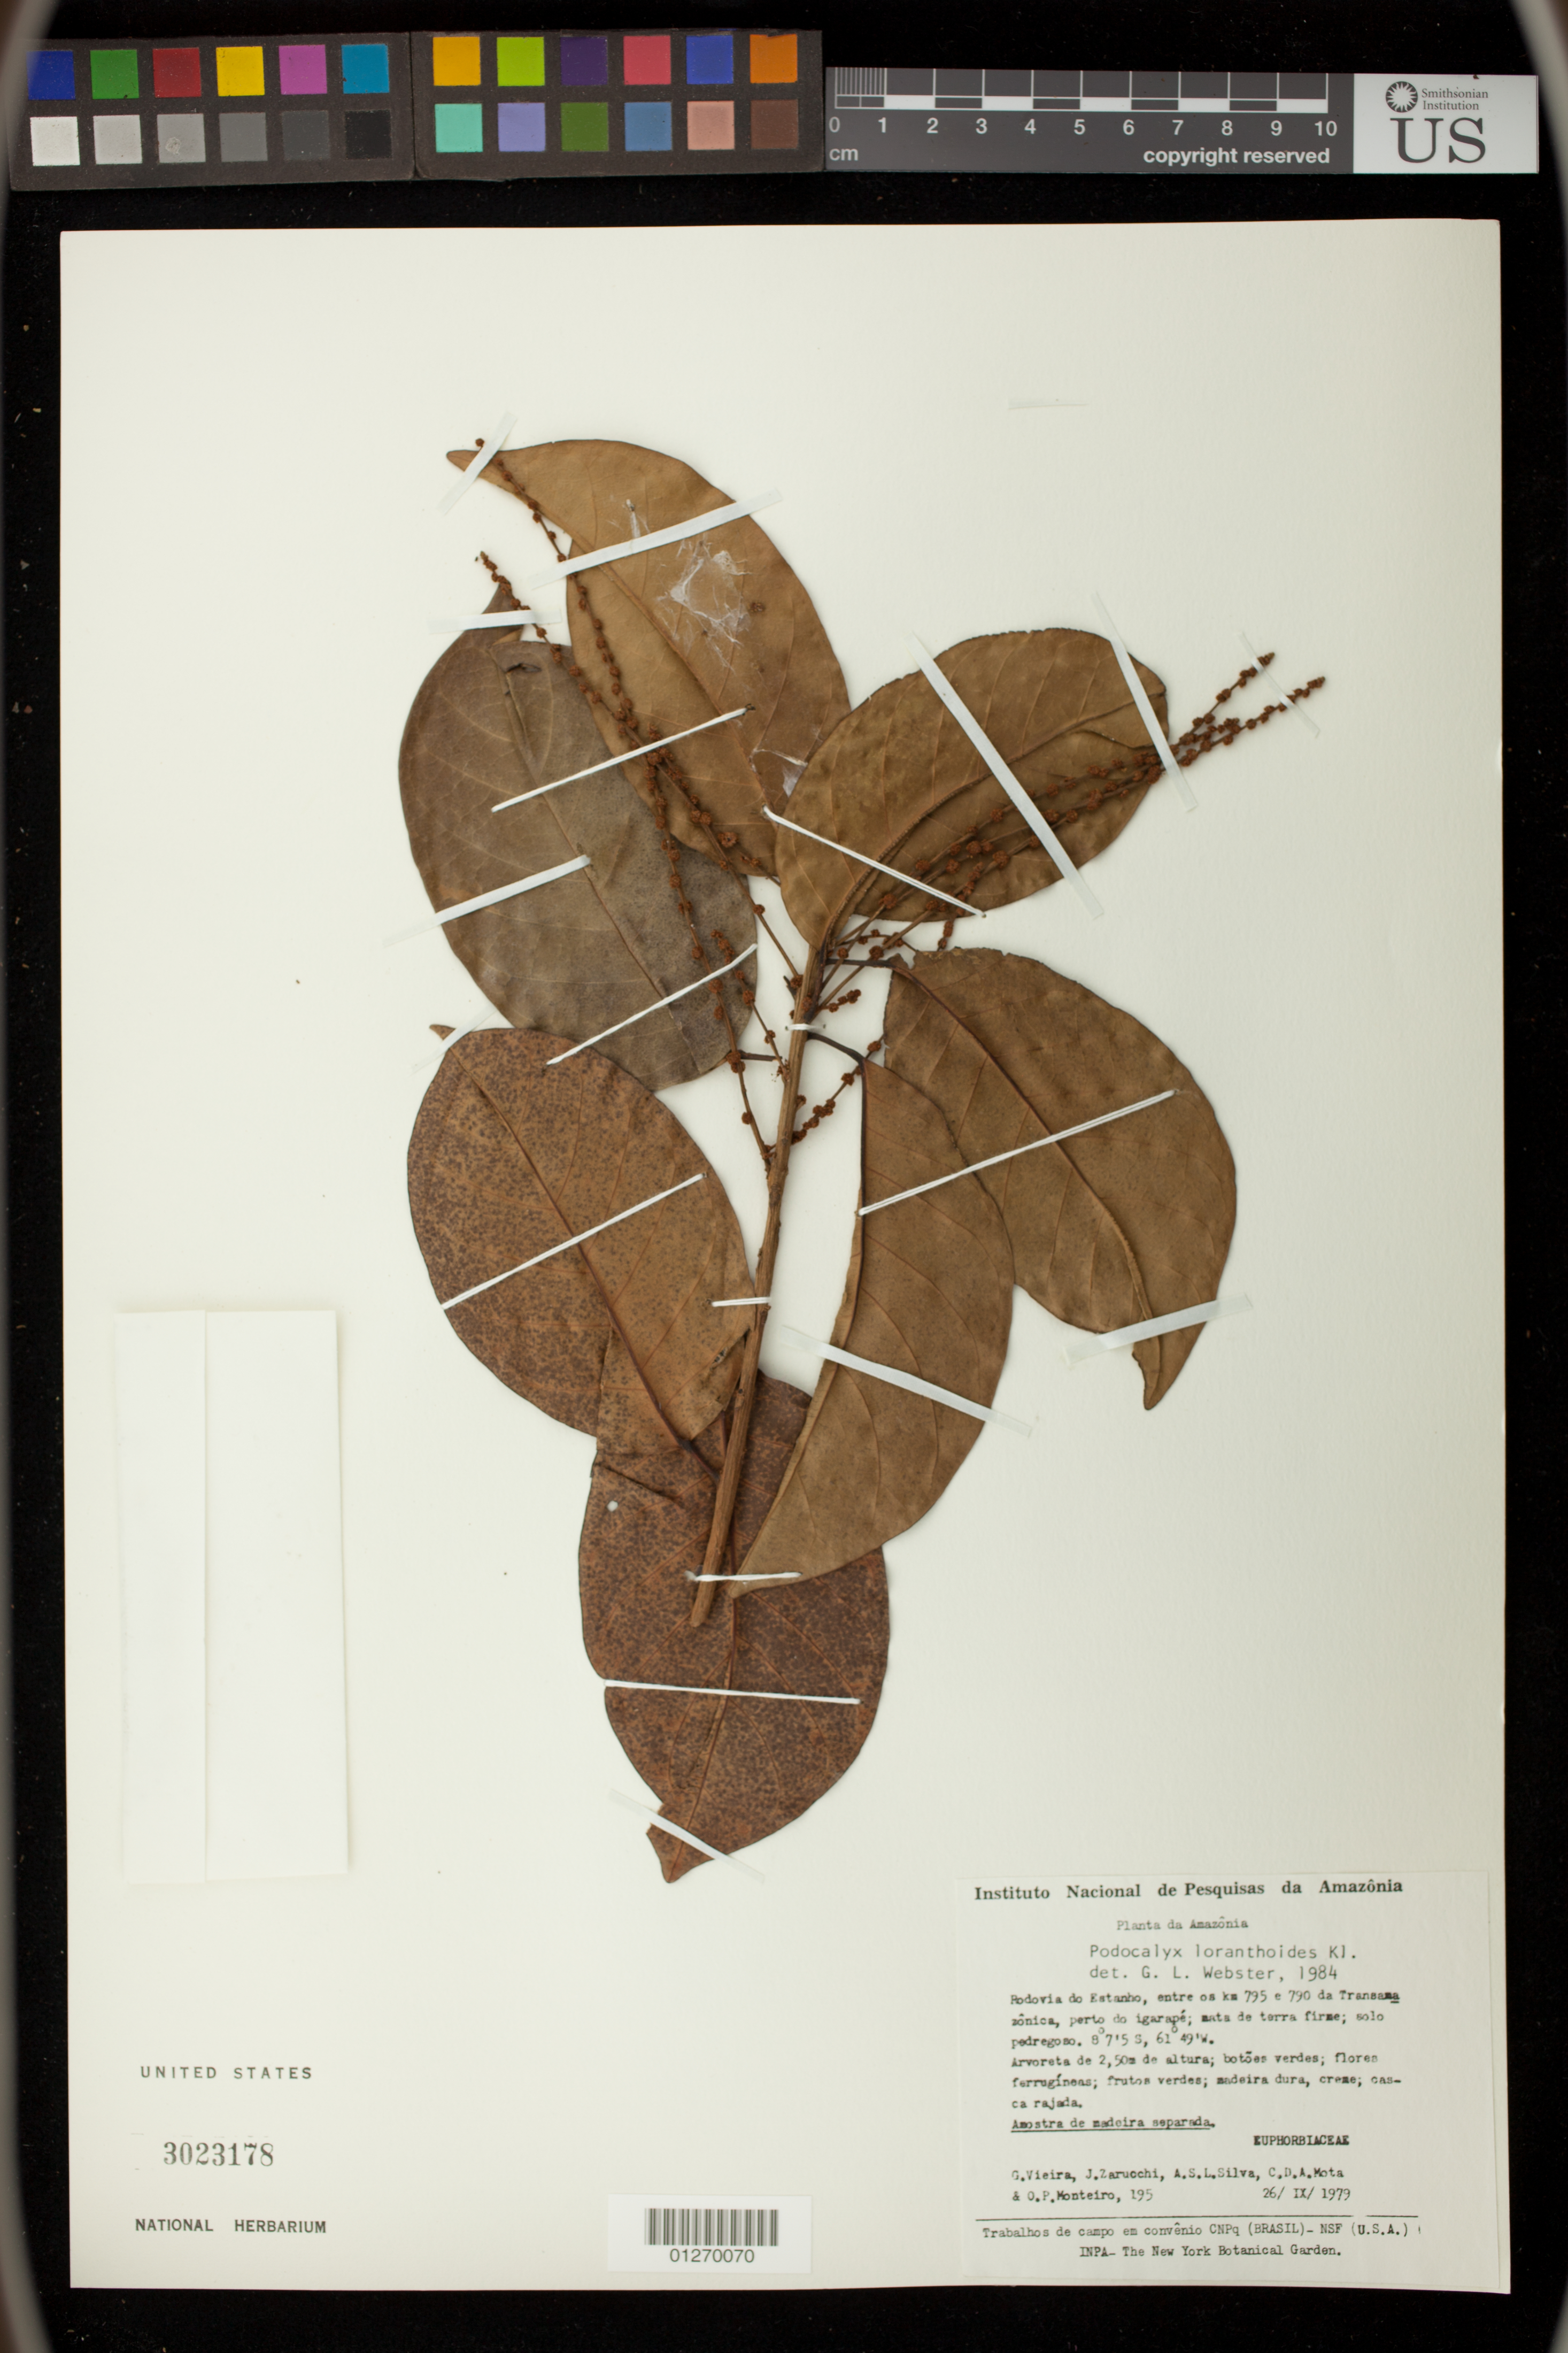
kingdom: Plantae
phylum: Tracheophyta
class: Magnoliopsida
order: Malpighiales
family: Picrodendraceae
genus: Podocalyx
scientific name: Podocalyx loranthoides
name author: Klotzsch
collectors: O. P. Monteiro, C. D. A. Mota, A. S. Silva, J. Zaruochi & G. Vieira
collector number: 195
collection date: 1979-09-26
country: Brazil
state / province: Amazonas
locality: Podovia do Estanho, entre os km 795 e 790 da Transana zonica, perto do igarape;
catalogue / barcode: US 3023178